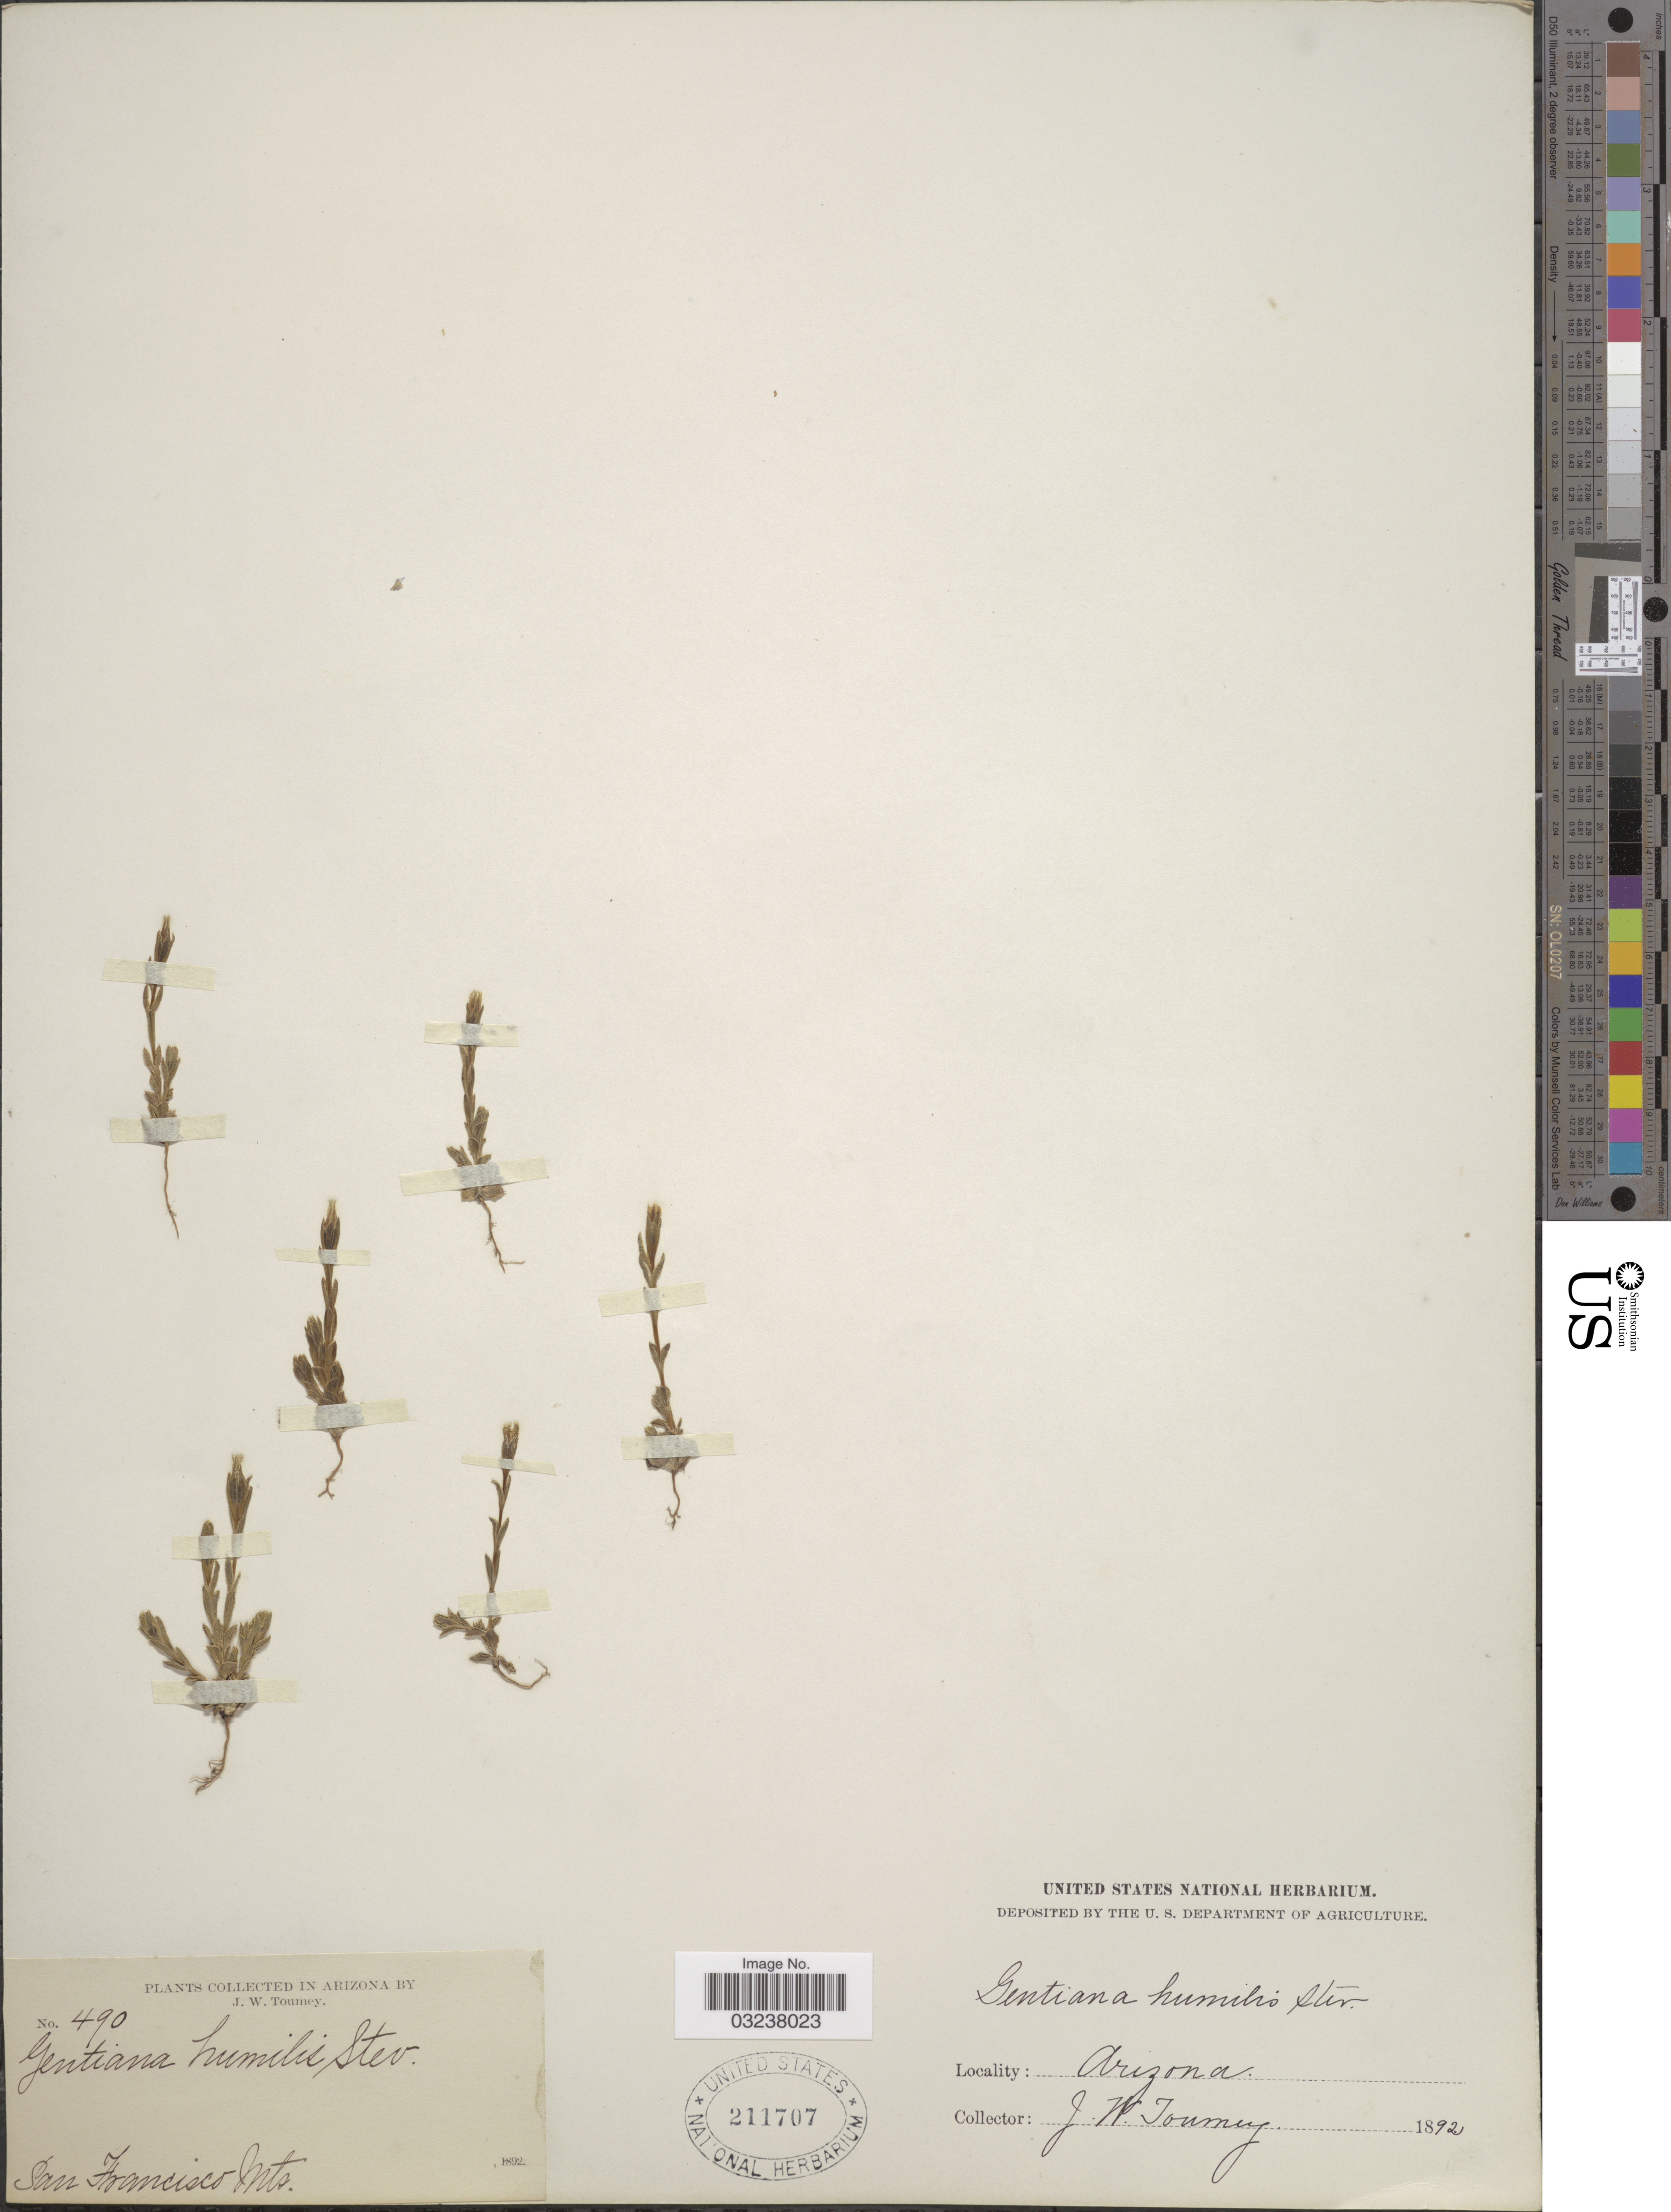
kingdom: Plantae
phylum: Tracheophyta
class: Magnoliopsida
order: Gentianales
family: Gentianaceae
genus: Gentiana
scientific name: Gentiana fremontii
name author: Torr.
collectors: J. W. Toumey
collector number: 490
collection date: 1892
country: United States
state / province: Arizona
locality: San Francisco Mts.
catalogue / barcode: US 211707